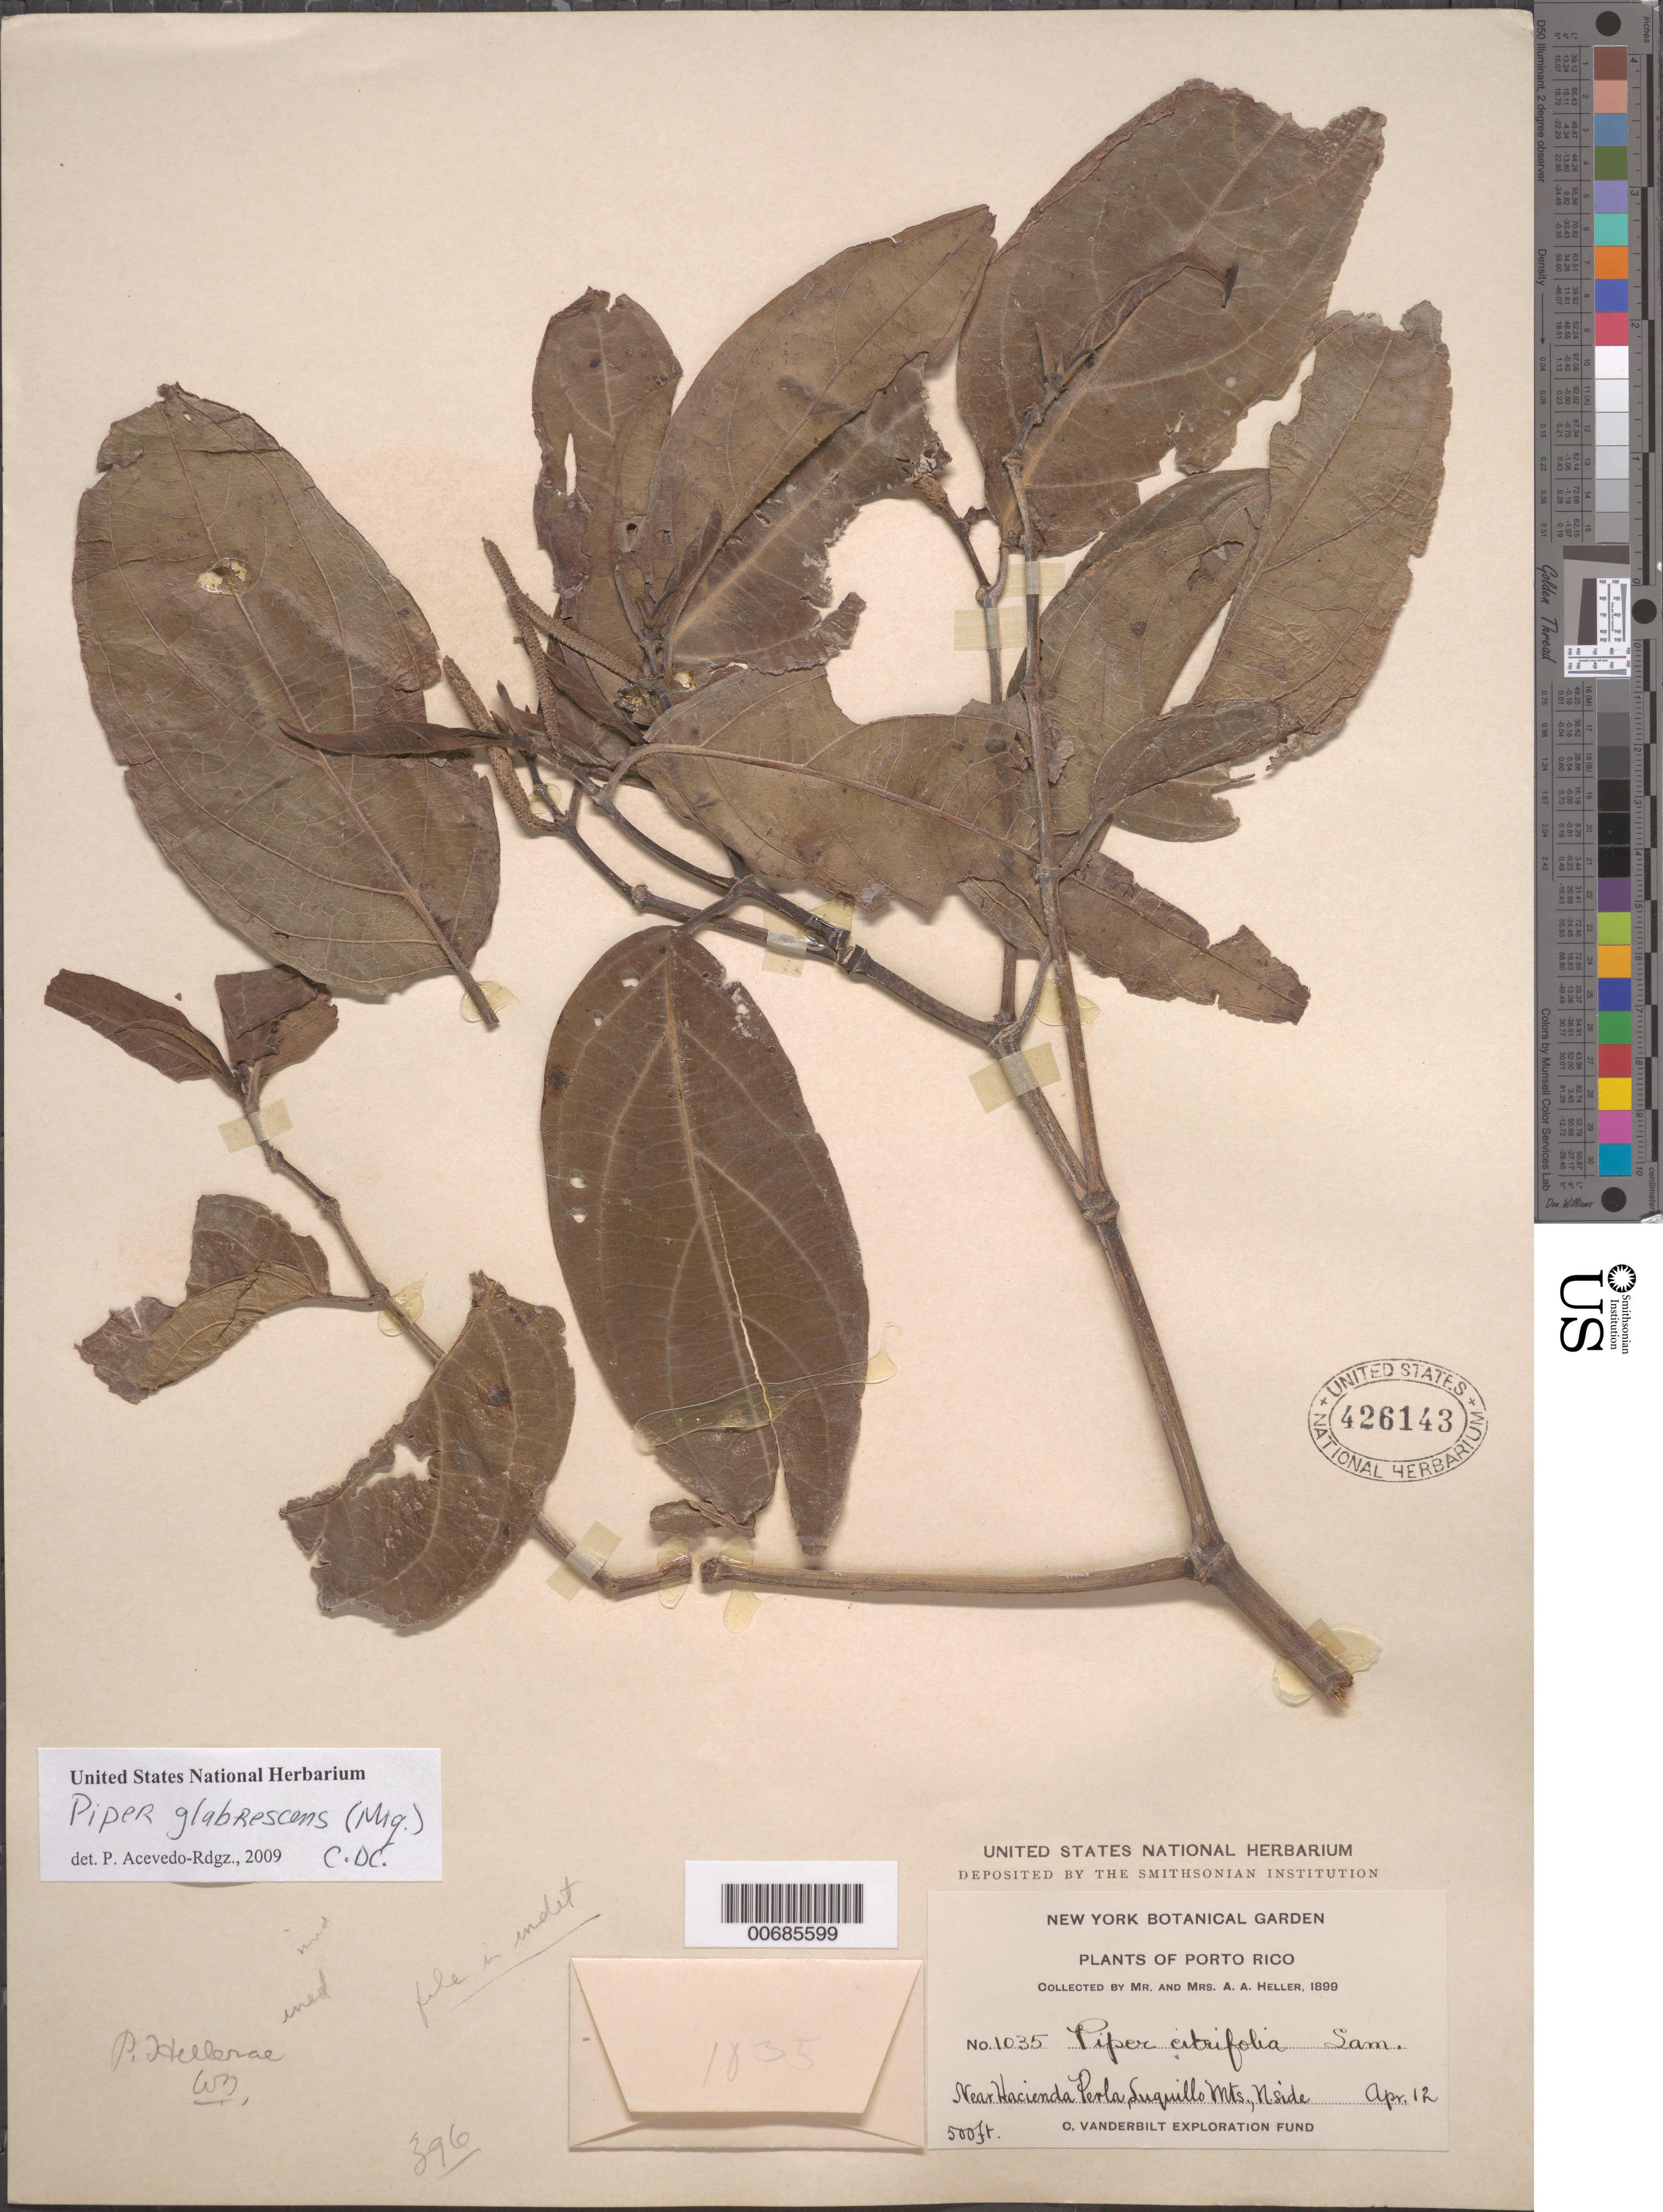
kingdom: Plantae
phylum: Tracheophyta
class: Magnoliopsida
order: Piperales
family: Piperaceae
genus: Piper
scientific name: Piper sp.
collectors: A. A. Heller & E. G. Heller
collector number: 1035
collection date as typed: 12 Apr 1899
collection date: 1899-04-12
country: Puerto Rico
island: Greater Antilles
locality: Near Hacienda Perla, Luquillo Mts. N.Side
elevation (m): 152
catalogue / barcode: US 426143